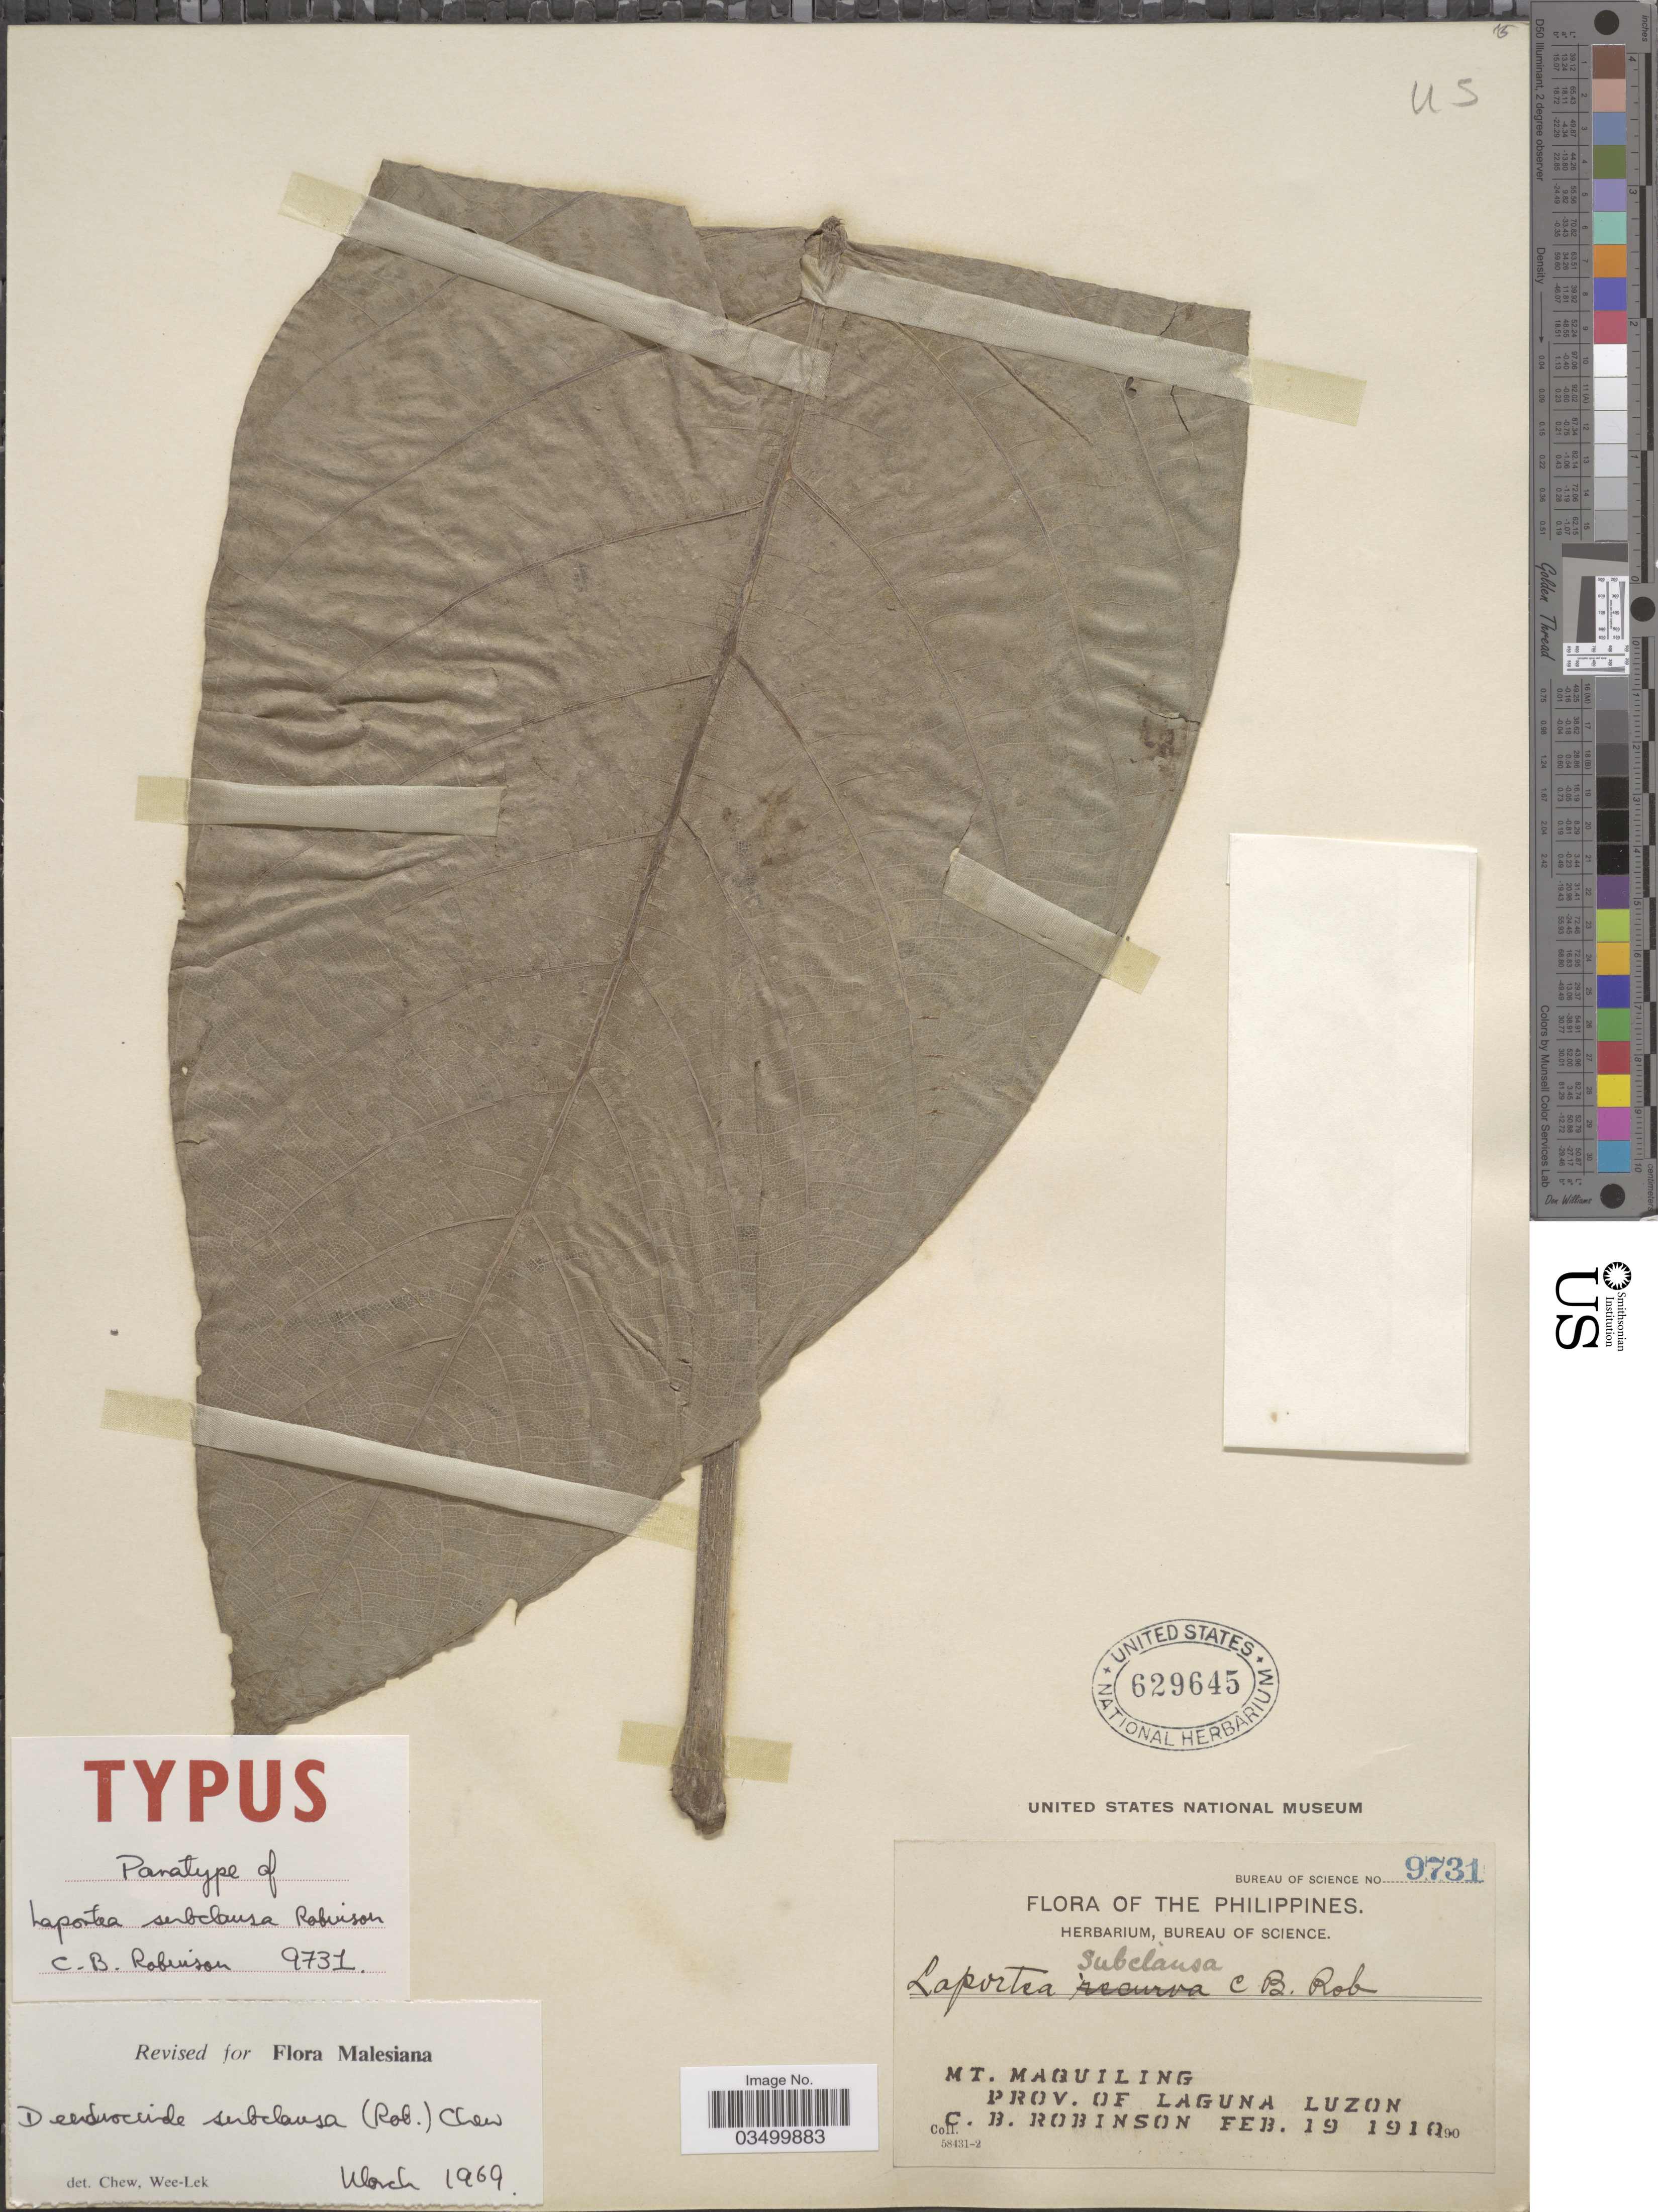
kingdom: Plantae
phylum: Tracheophyta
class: Magnoliopsida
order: Rosales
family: Urticaceae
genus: Dendrocnide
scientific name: Dendrocnide subclausa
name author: (C.B. Rob.) Chew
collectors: C. Robinson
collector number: Bureau of Science 9731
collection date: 1910-02-19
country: Philippines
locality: The Philippines. Mt. Maquiling. Prov. of Laguna Luzon.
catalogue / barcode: US 629645